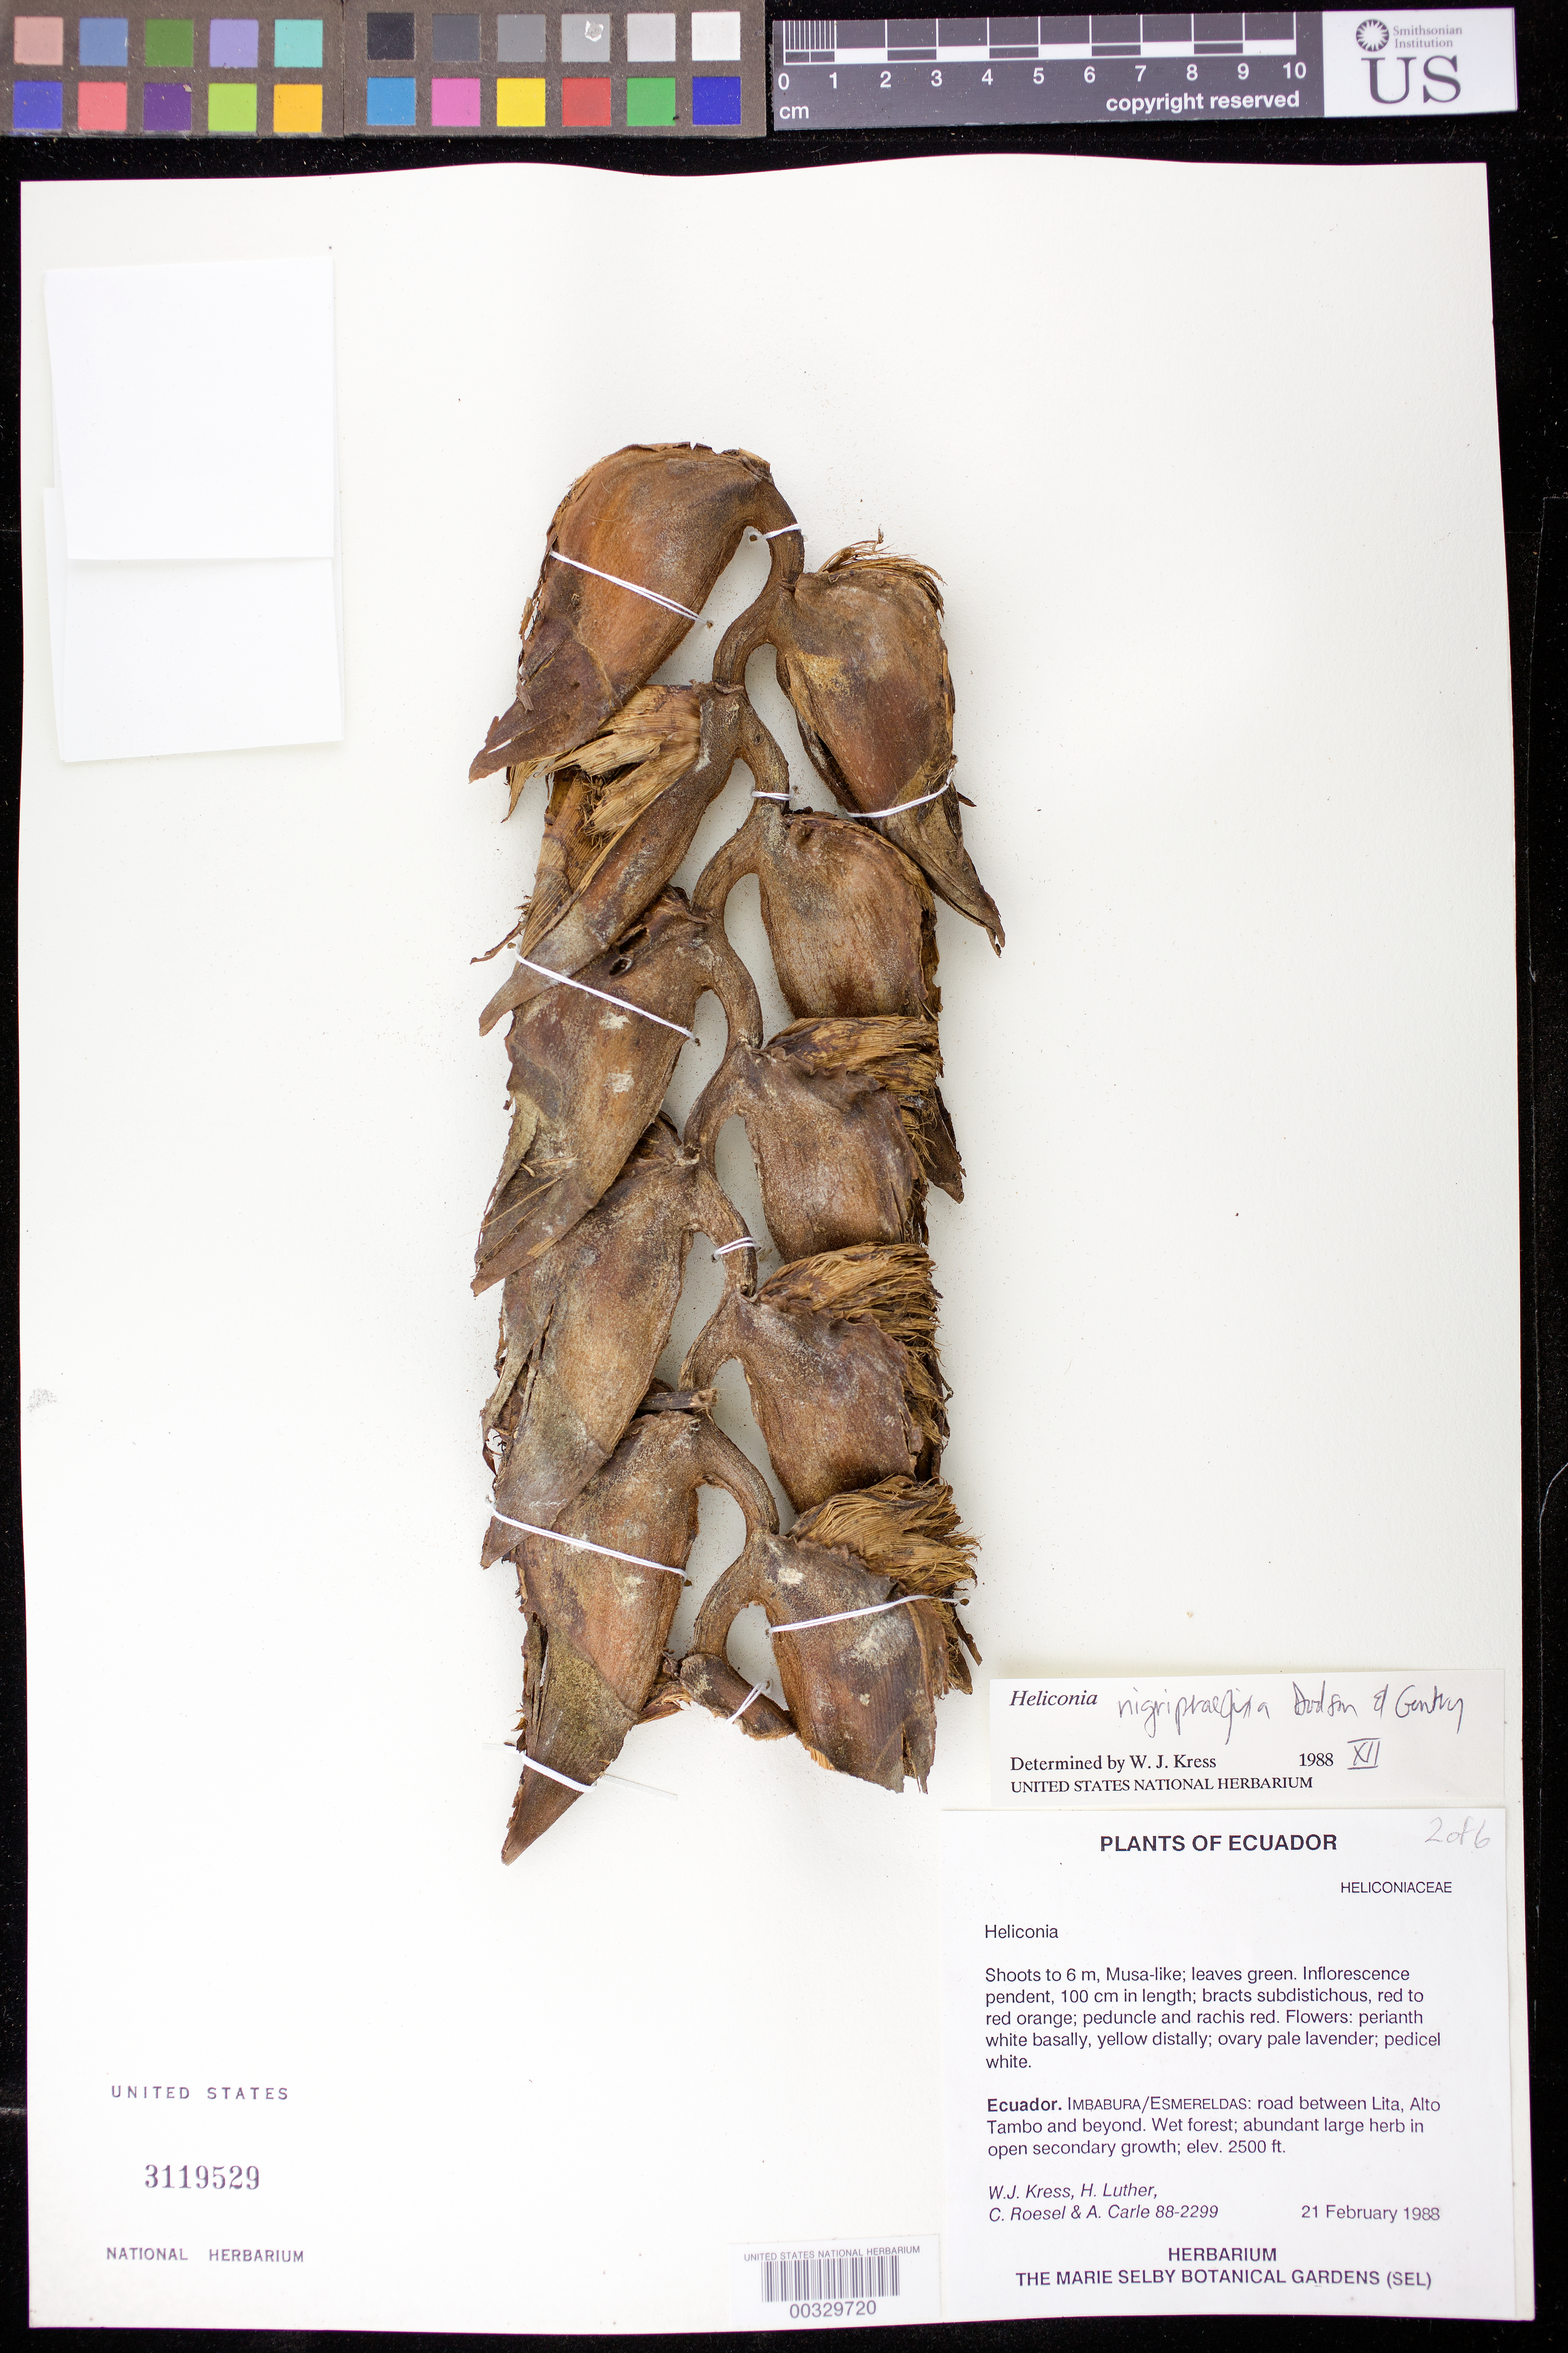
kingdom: Plantae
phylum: Tracheophyta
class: Liliopsida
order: Zingiberales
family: Heliconiaceae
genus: Heliconia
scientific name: Heliconia nigripraefixa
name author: Dodson & Gentry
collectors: W. J. Kress, Harry E. Luther, C. S. Roesel & A. Carle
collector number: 88-2299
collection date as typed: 21 Feb 1988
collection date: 1988-02-21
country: Ecuador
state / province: Esmeraldas / Imbabura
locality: Road between Lita, Alto Tambo and beyond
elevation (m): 762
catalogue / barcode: US 3119529